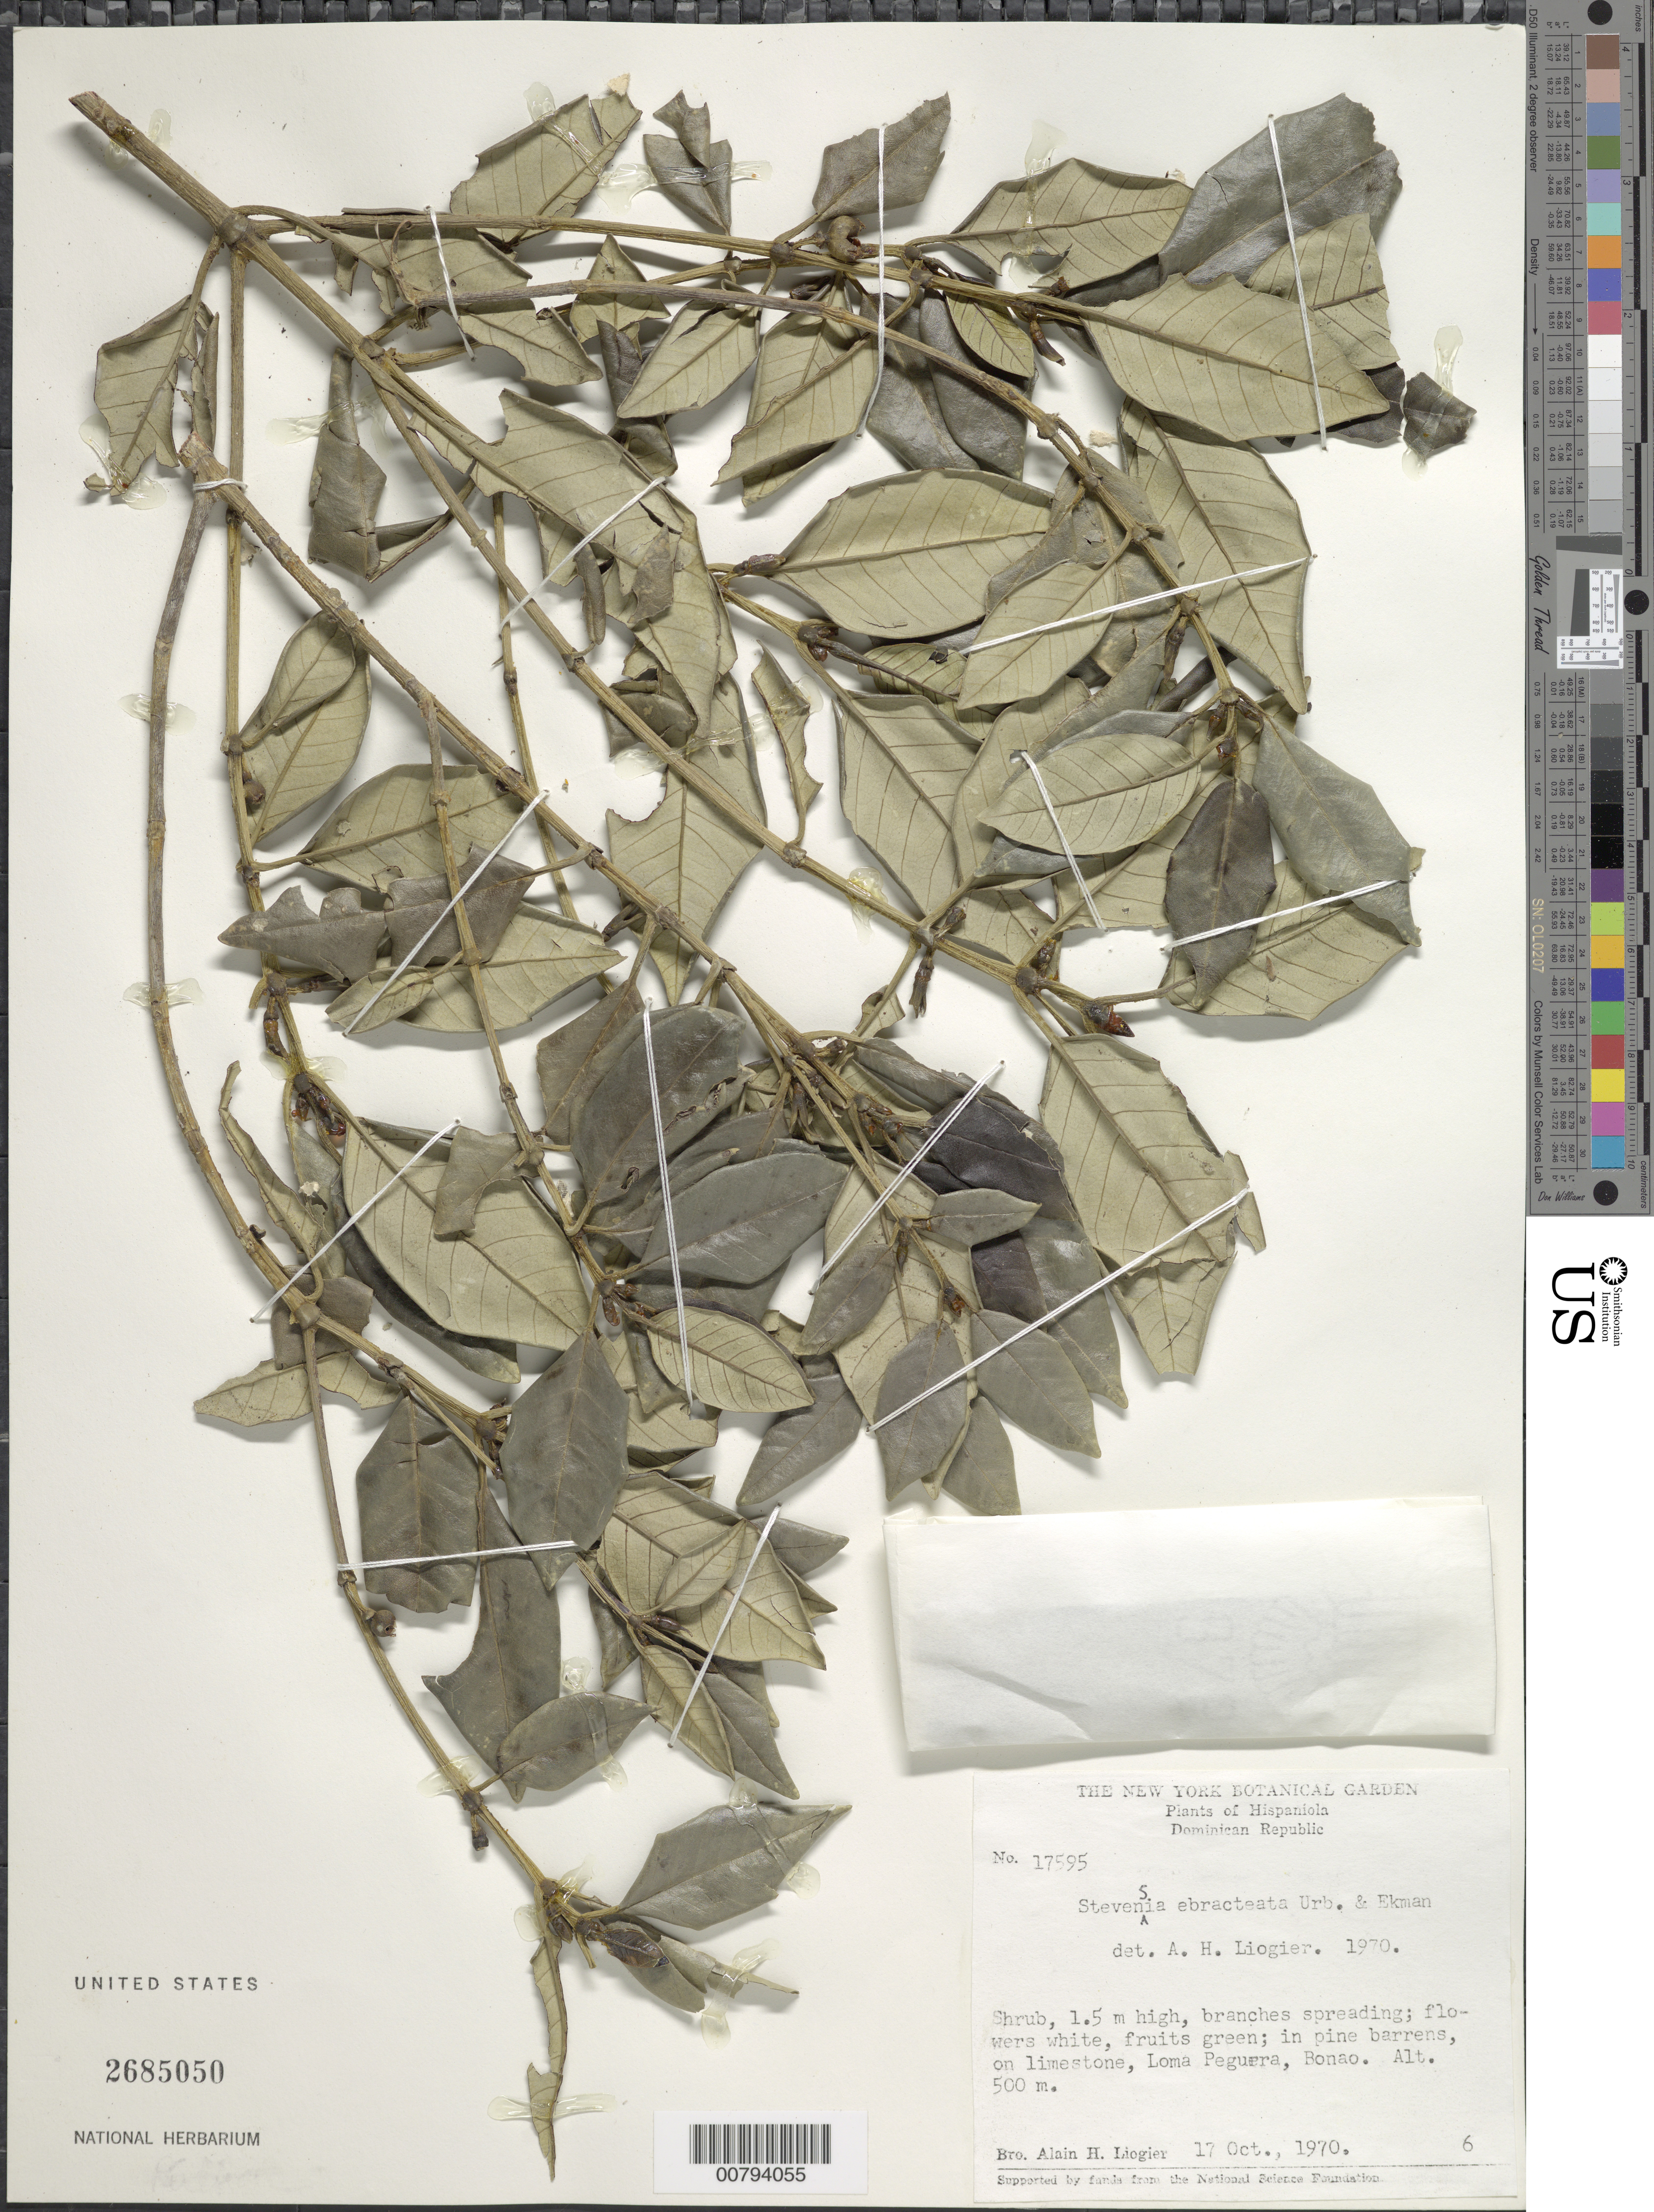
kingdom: Plantae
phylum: Tracheophyta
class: Magnoliopsida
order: Gentianales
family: Rubiaceae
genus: Stevensia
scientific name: Stevensia ebracteata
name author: Urb. & Ekman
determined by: Liogier, Alain H.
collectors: A. H. Liogier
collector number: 17595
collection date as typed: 17 Oct 1970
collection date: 1970-10-17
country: Dominican Republic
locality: Loma Peguera, Bonao.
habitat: Pine Barrens, on limestone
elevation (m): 500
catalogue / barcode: US 2685050